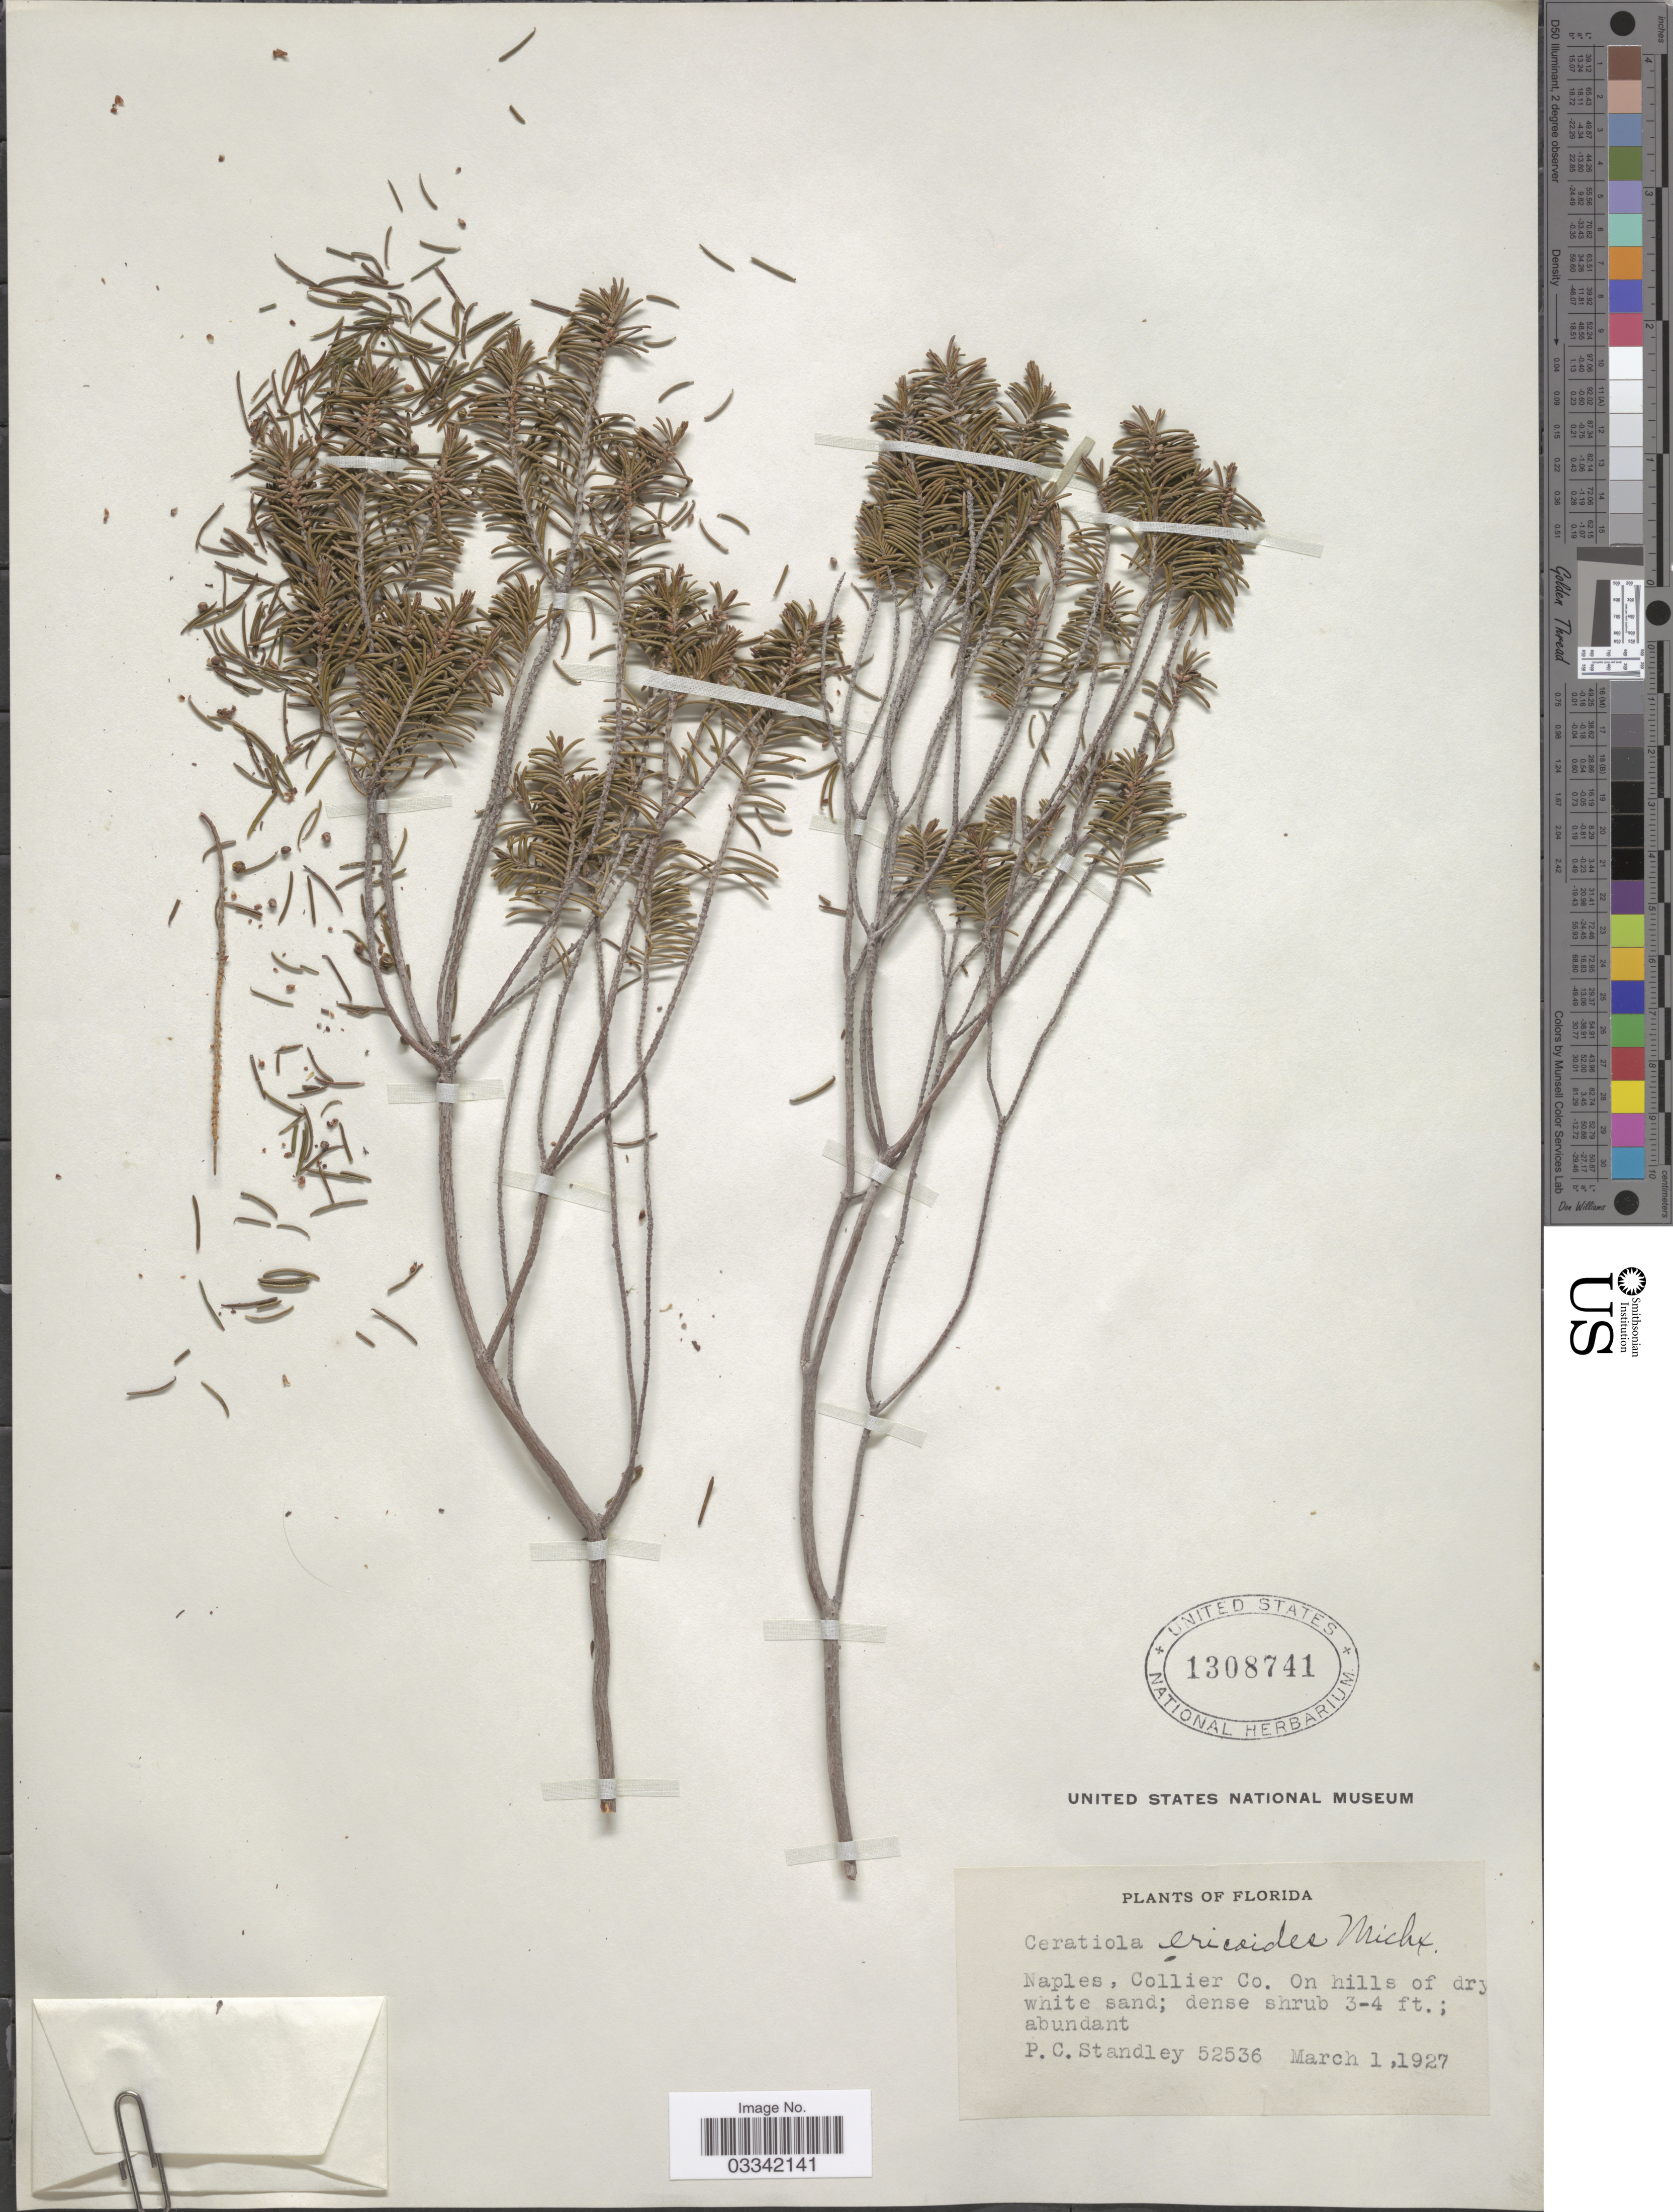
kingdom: Plantae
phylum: Tracheophyta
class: Magnoliopsida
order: Ericales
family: Ericaceae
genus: Ceratiola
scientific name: Ceratiola ericoides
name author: Michx.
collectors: P. C. Standley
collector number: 52536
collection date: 1927-03-01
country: United States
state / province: Florida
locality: Naples, Collier Co.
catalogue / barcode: US 1308741